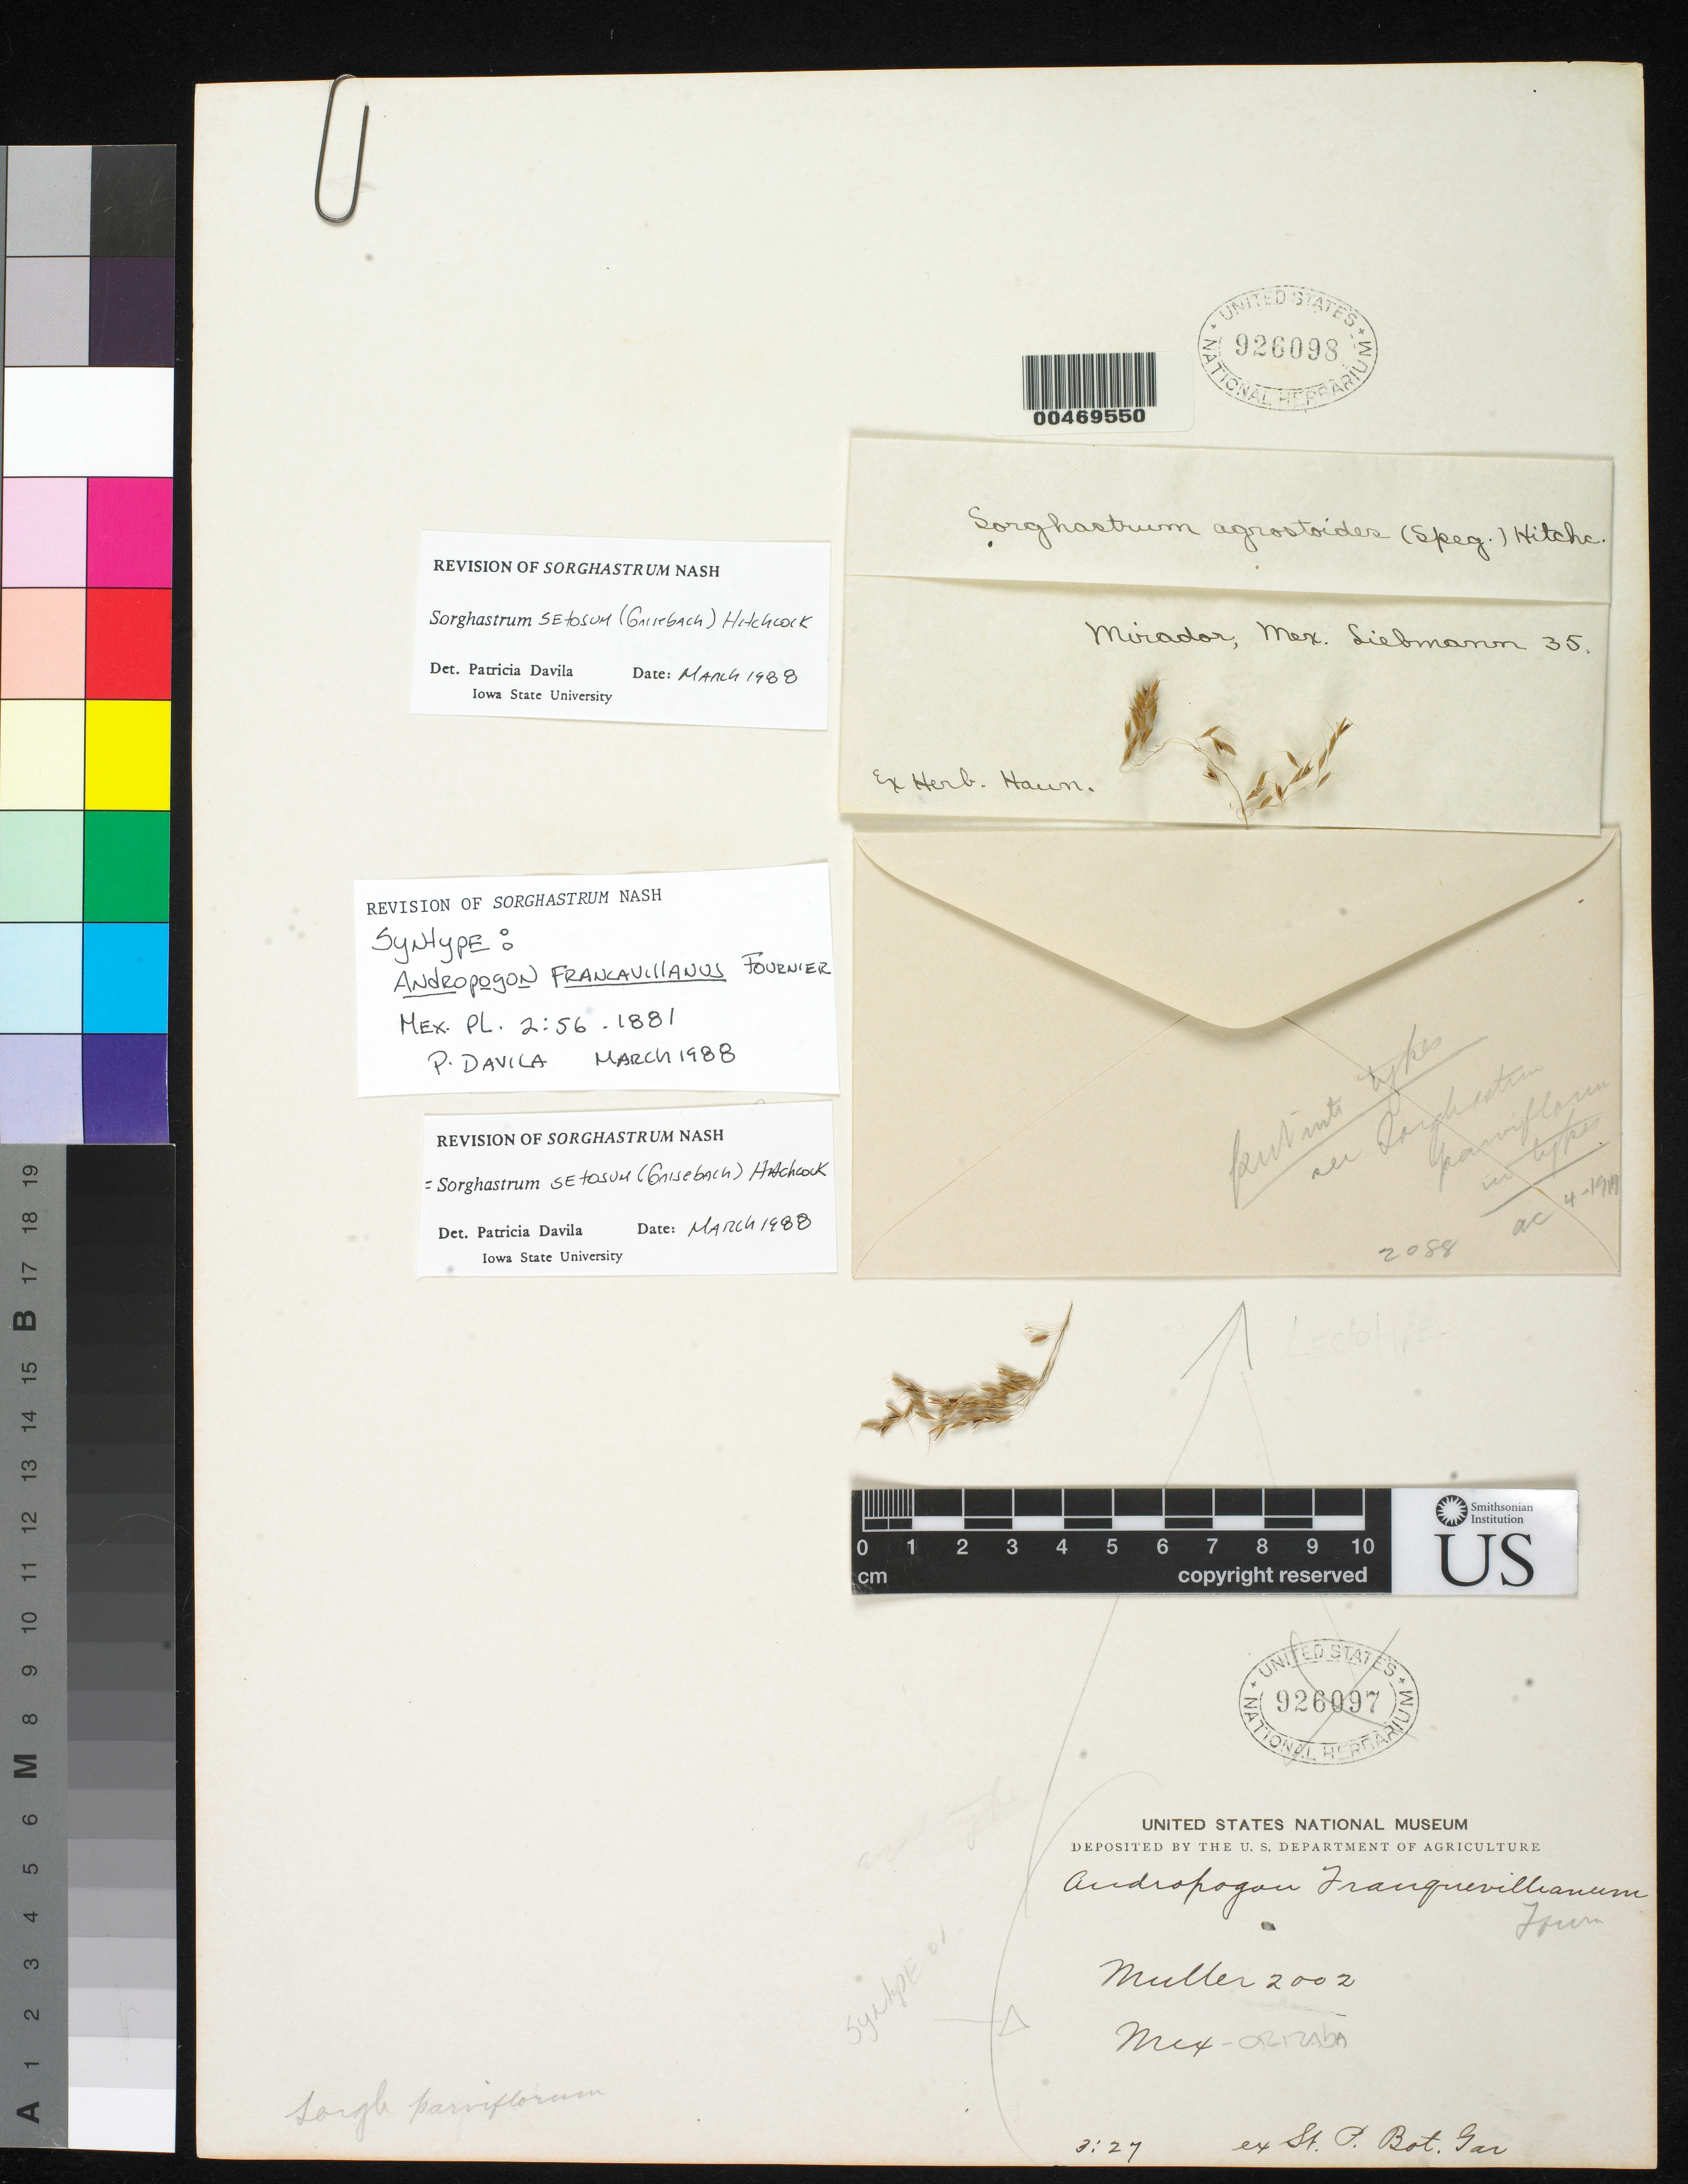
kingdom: Plantae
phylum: Tracheophyta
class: Liliopsida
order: Poales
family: Poaceae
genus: Andropogon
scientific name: Andropogon francavillanus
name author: E. Fourn.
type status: Syntype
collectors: F. M. Liebmann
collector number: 35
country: Mexico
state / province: Veracruz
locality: Mirador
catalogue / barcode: US 926098